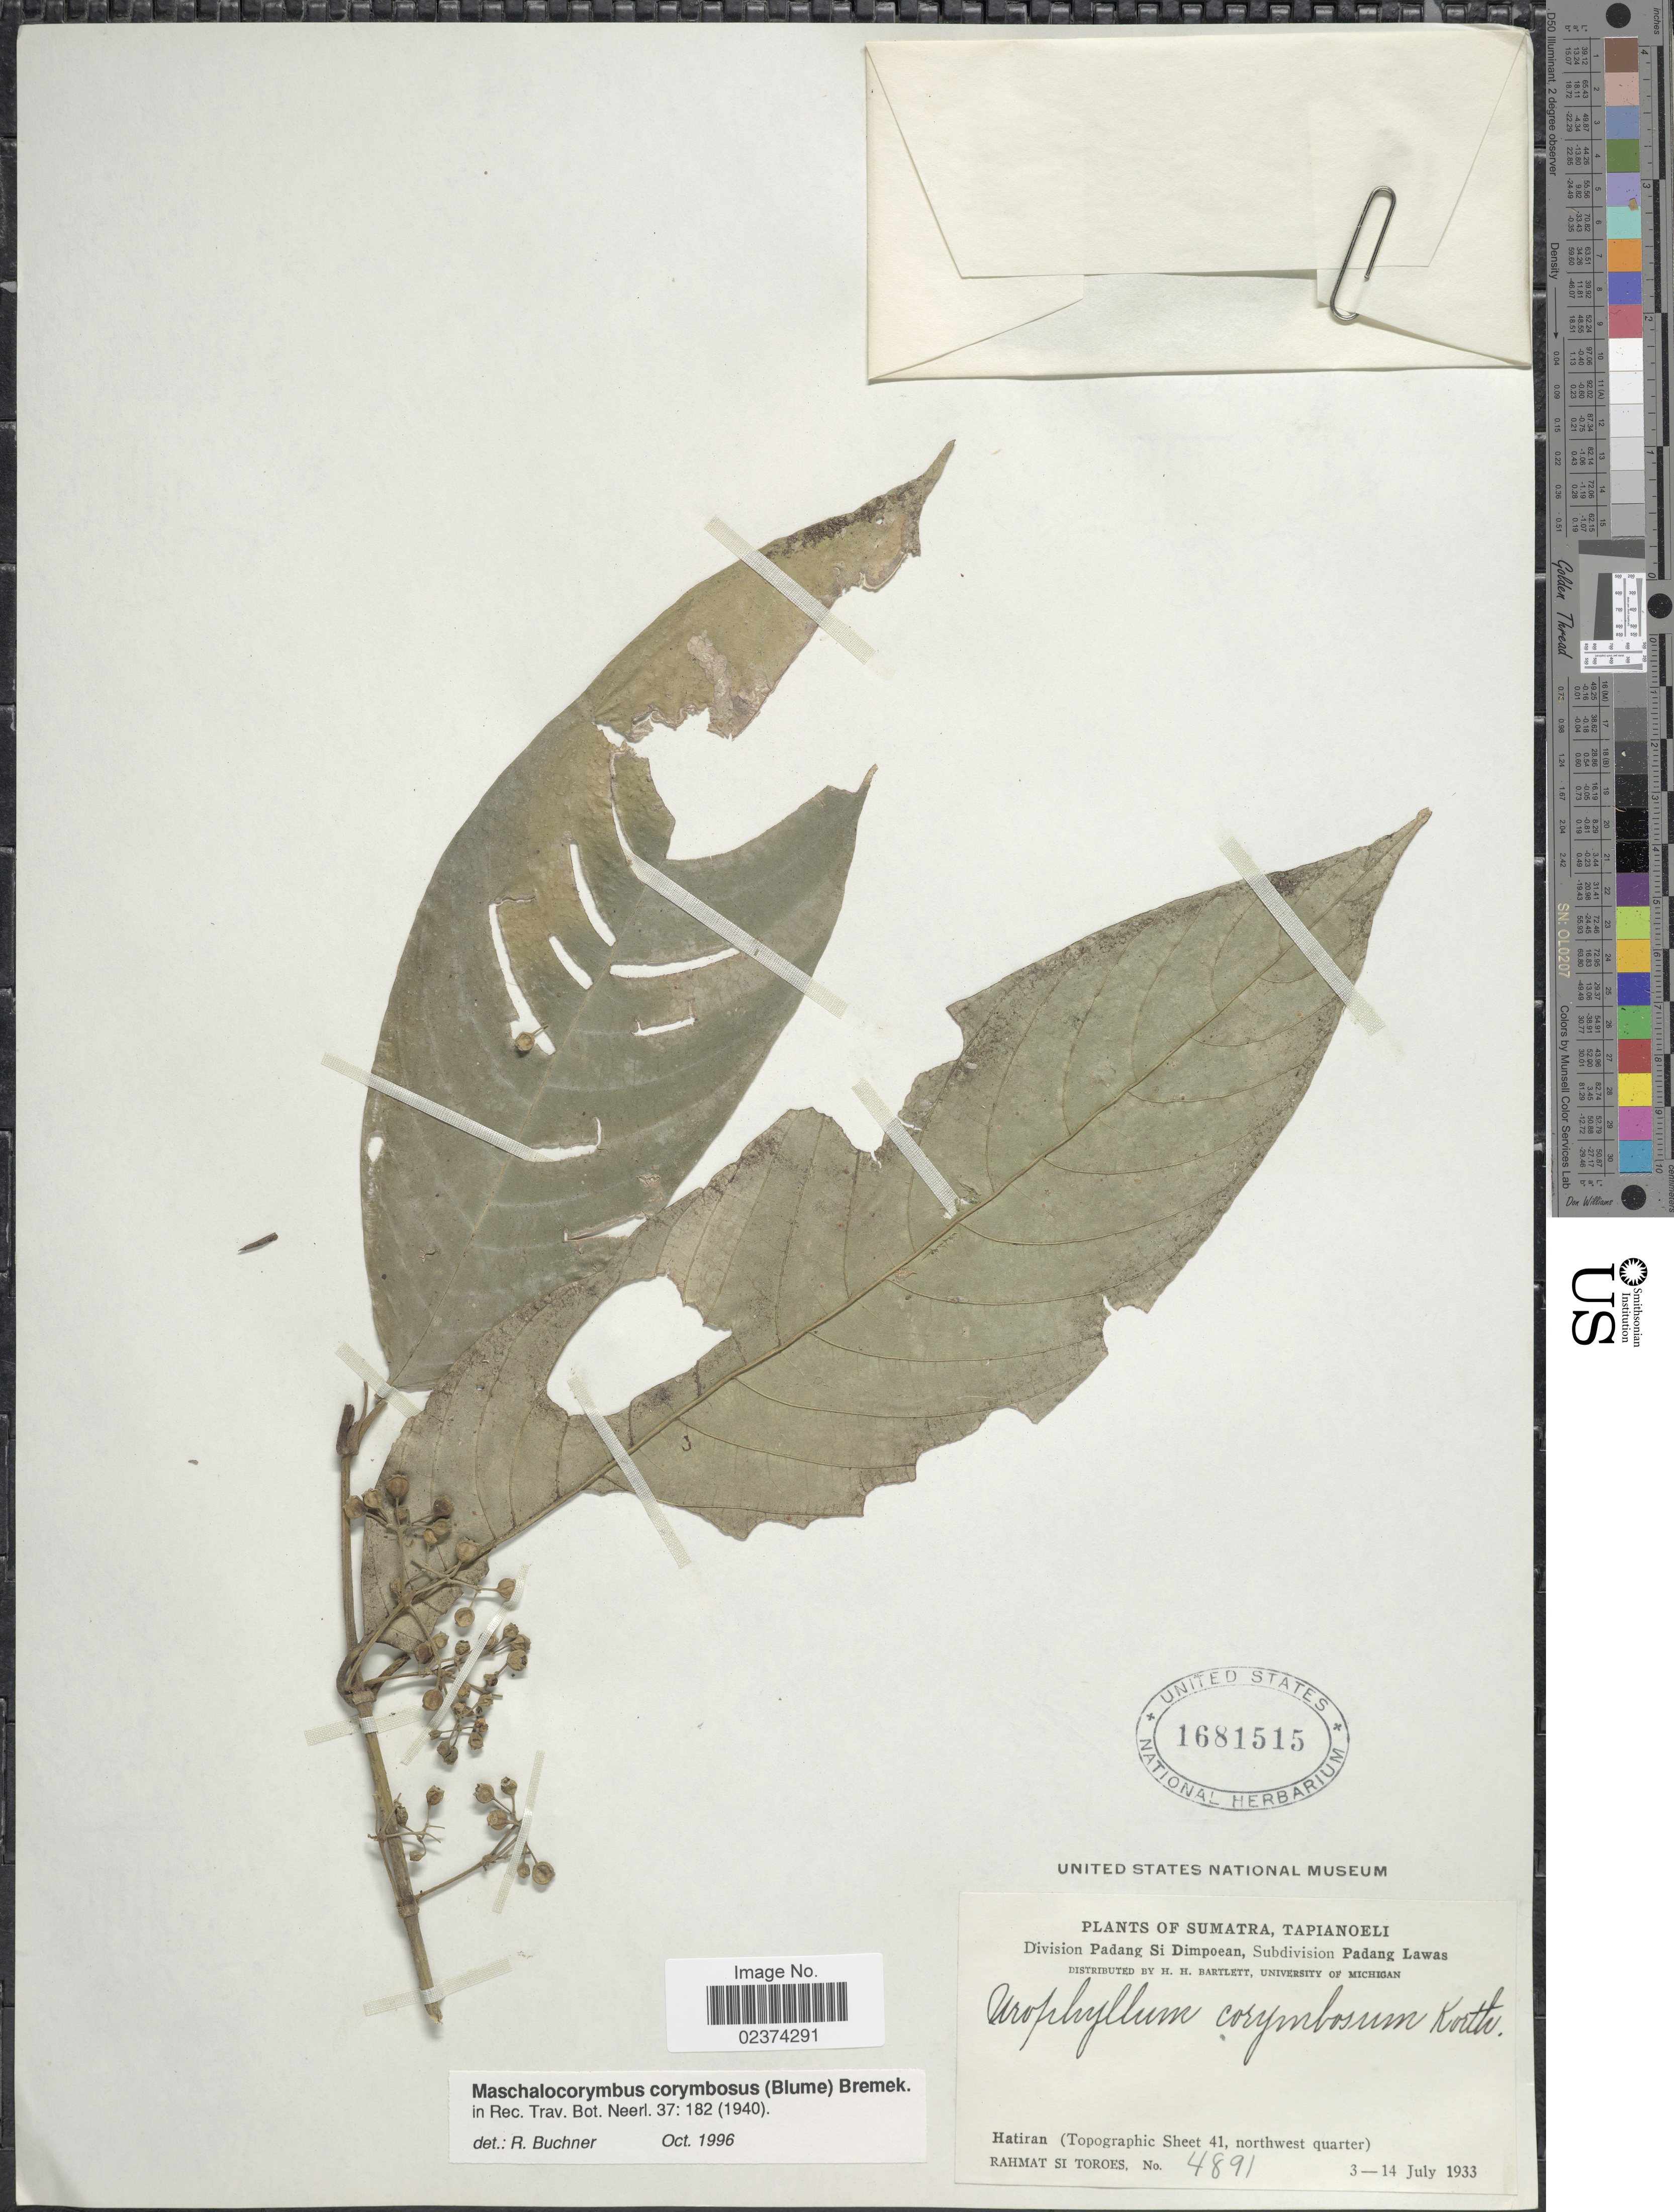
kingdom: Plantae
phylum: Tracheophyta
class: Magnoliopsida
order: Gentianales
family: Rubiaceae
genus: Maschalocorymbus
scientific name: Maschalocorymbus corymbosus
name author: (Blume) Bremek.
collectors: Rahmat Si Boeea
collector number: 4891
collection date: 1933-07-03/1933-07-14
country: Indonesia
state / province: Sumatra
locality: Sumatra, Tapianoeli. Division Padang Si Dimpoean, Subdivision Padang Lawas. Hatiran (Topographic Sheet 41, northwest quarter)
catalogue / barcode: US 1681515